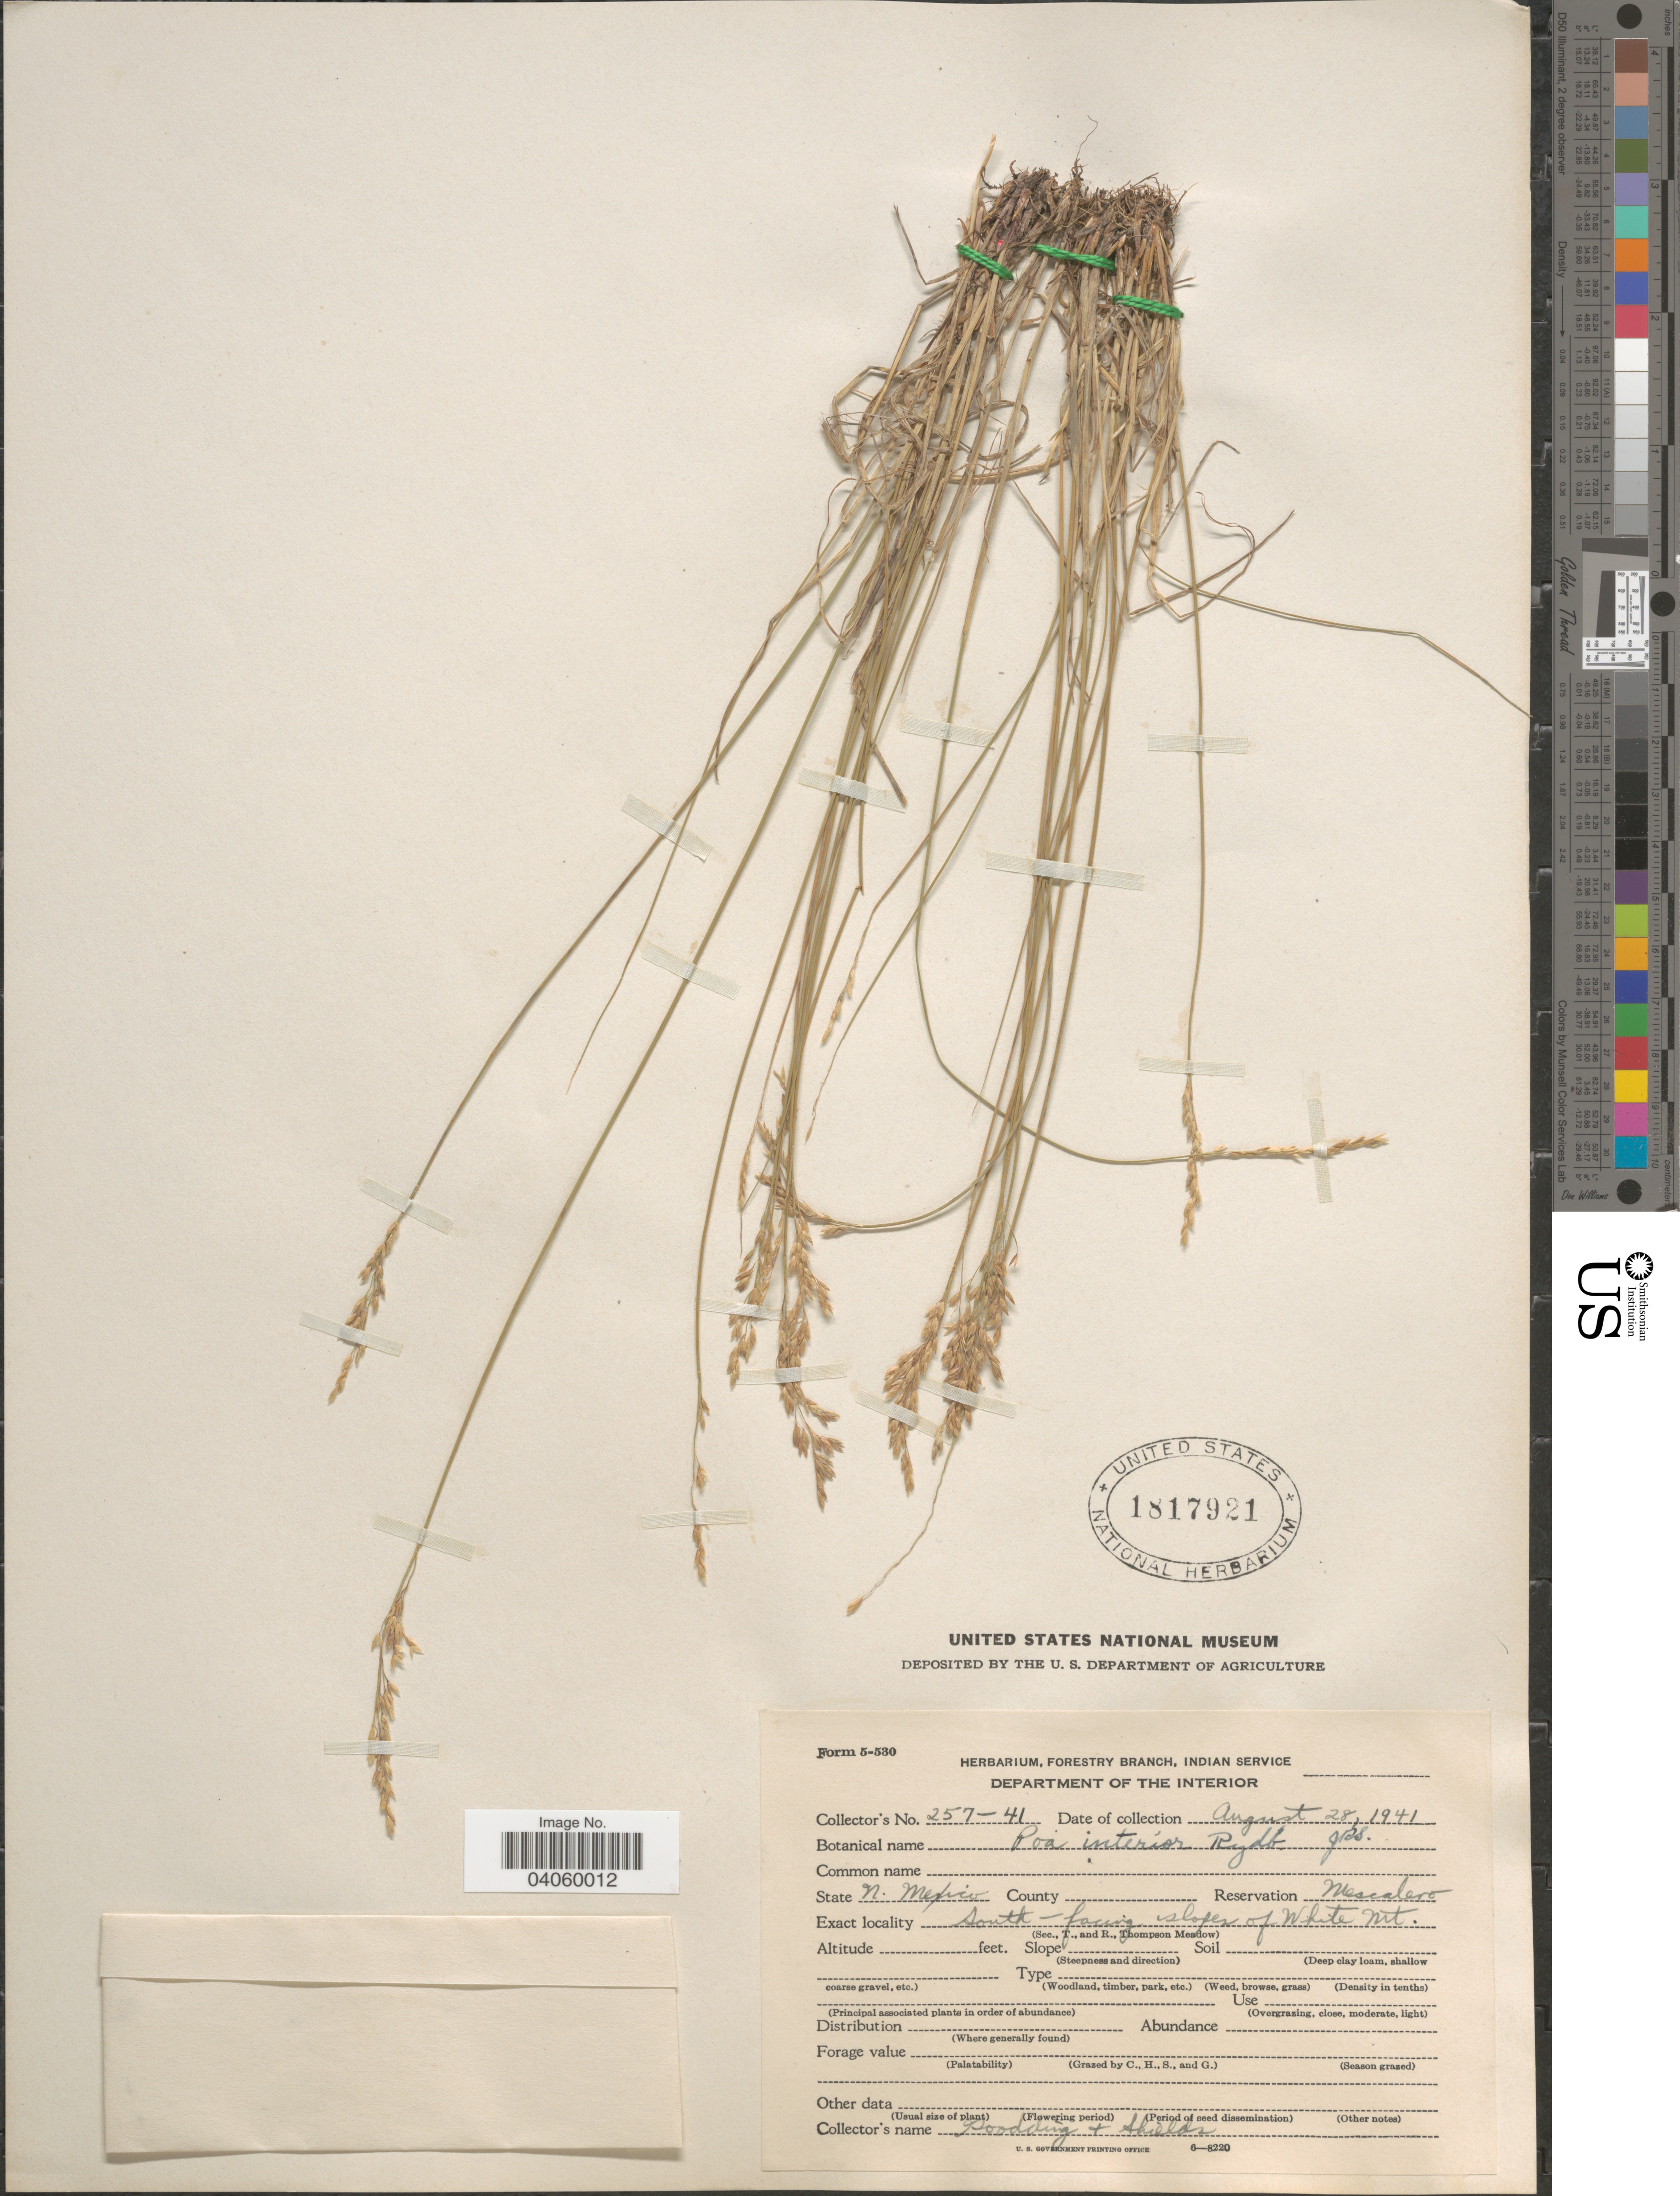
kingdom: Plantae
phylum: Tracheophyta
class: Liliopsida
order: Poales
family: Poaceae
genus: Poa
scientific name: Poa interior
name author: Rydb.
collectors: Goodding & Shields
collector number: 257-41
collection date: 1941-08-28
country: United States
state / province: New Mexico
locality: Reservation Mescalero. South-facing slopes of White Mt.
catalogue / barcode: US 1817921